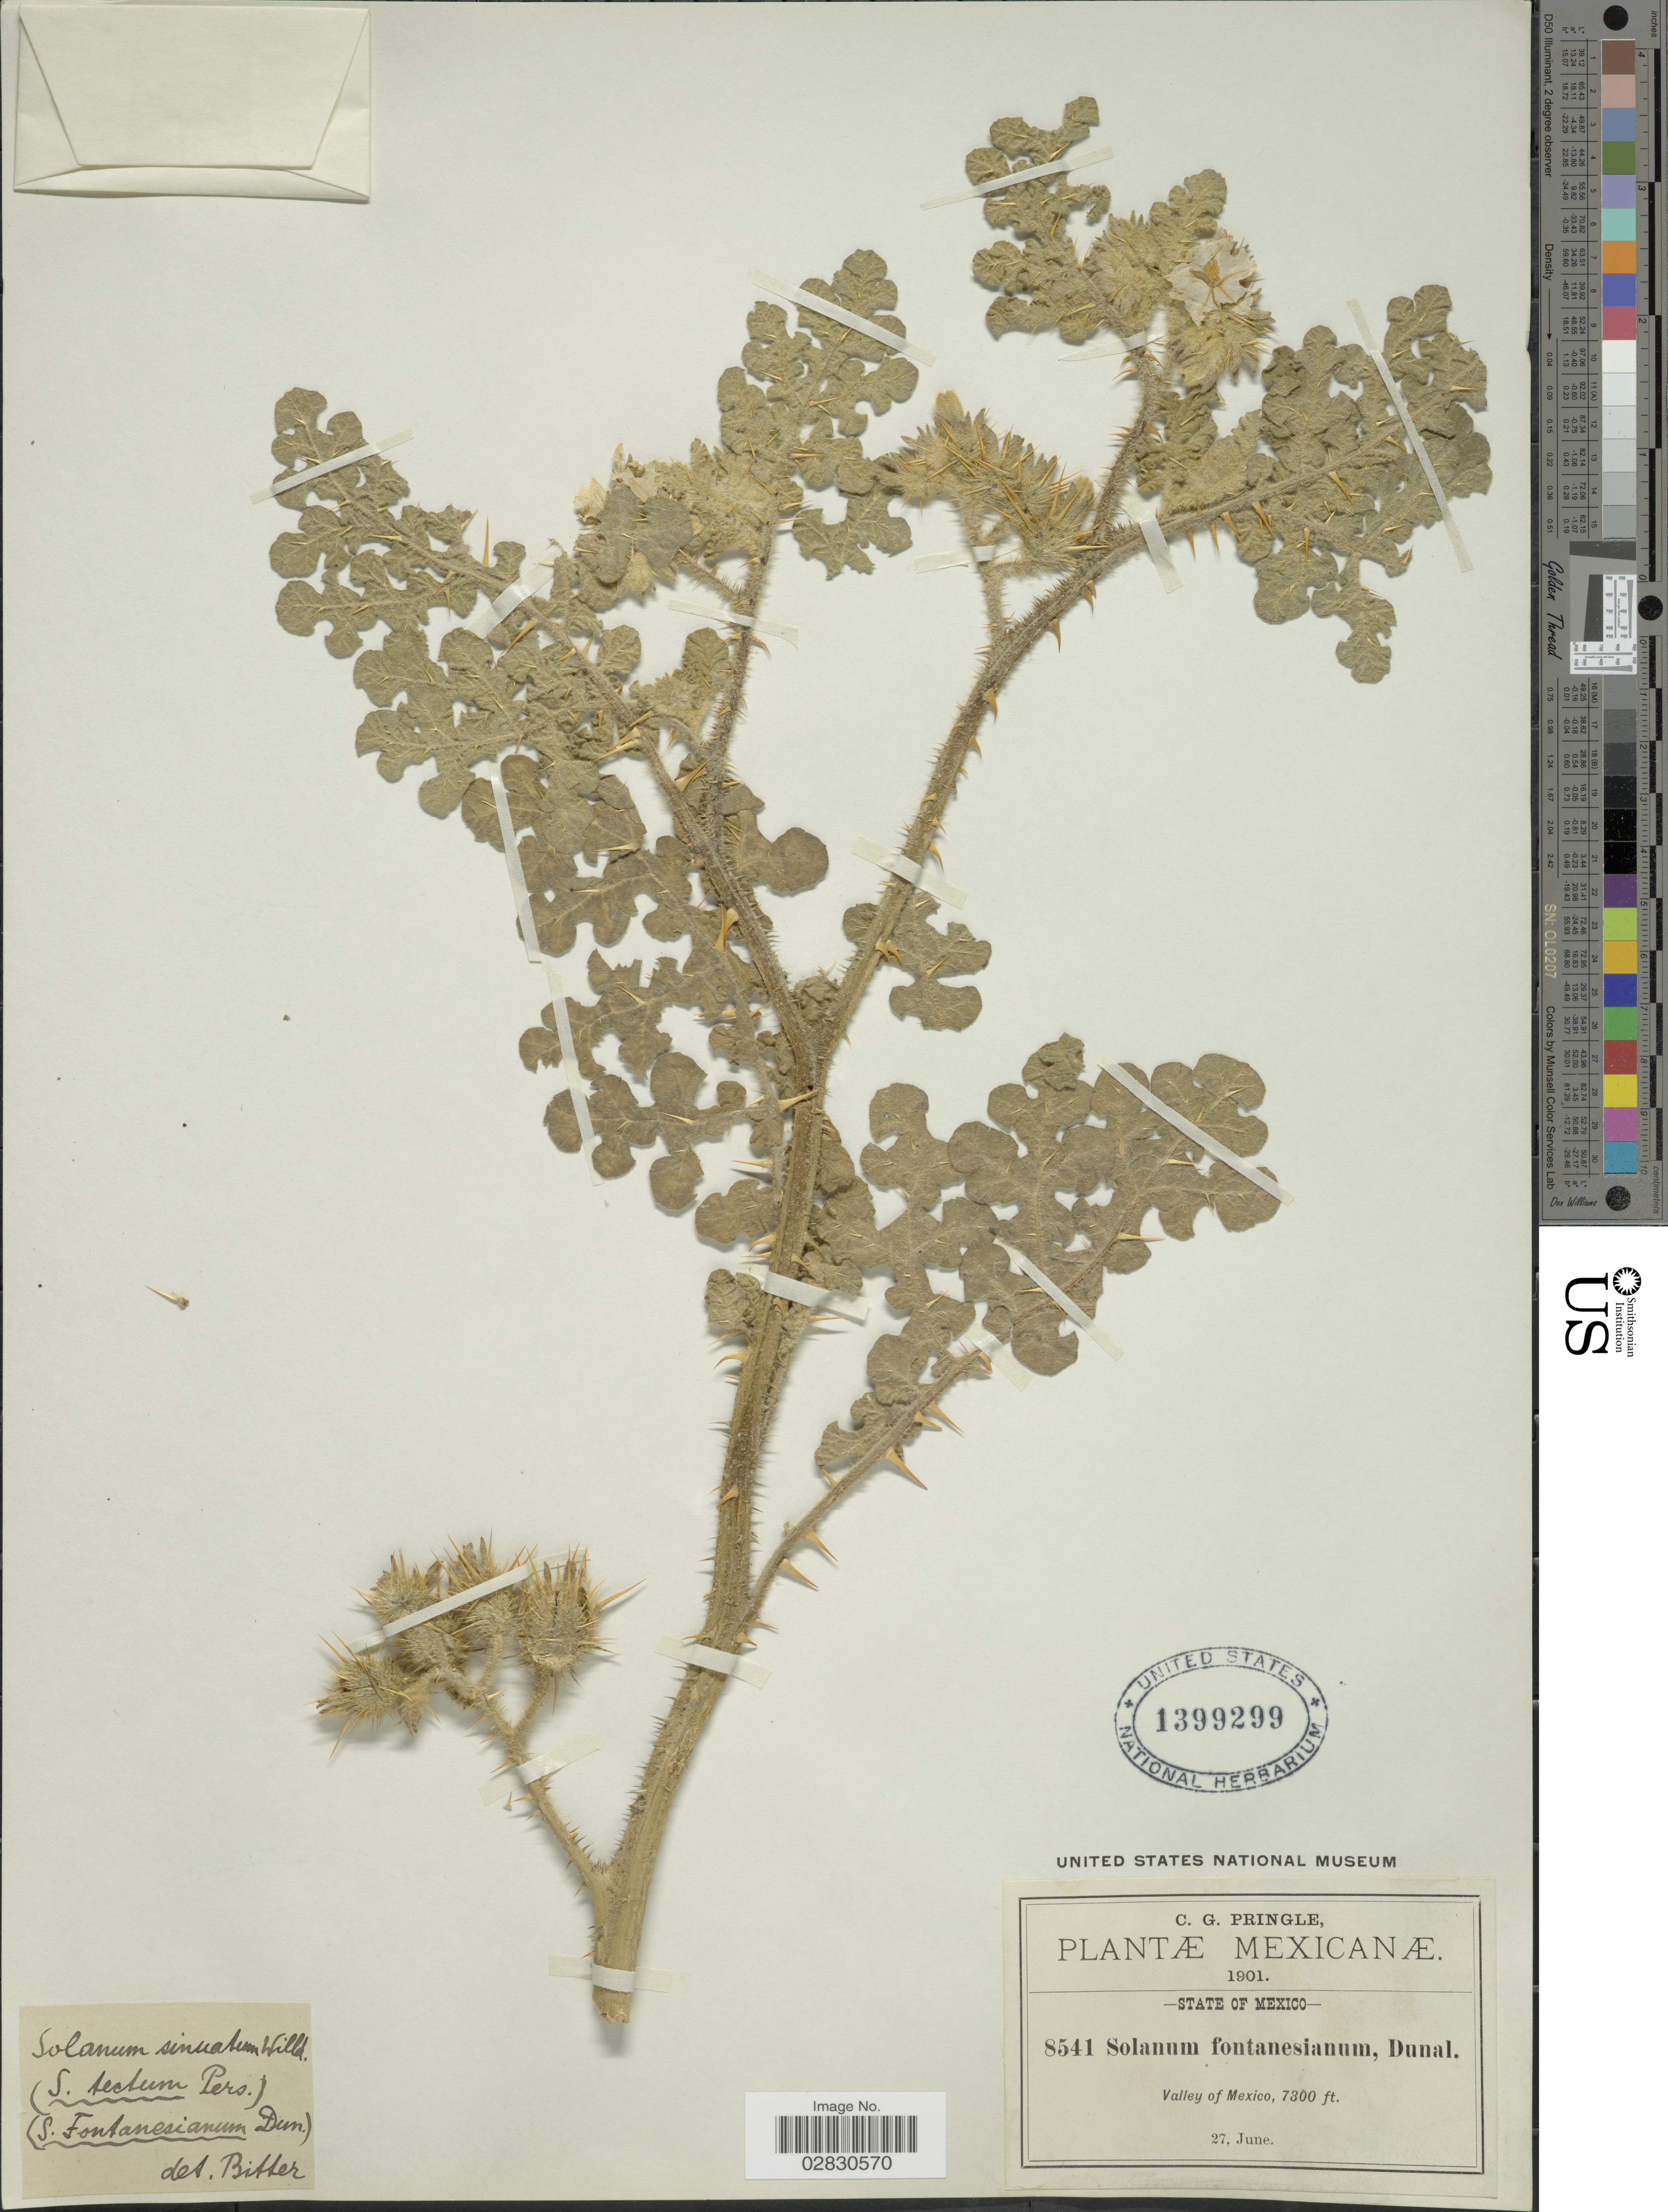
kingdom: Plantae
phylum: Tracheophyta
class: Magnoliopsida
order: Solanales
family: Solanaceae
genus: Solanum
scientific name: Solanum tectum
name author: Pers.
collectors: C. G. Pringle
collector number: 8541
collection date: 1901-06-27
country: Mexico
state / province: México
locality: Valley of Mexico.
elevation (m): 2225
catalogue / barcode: US 1399299